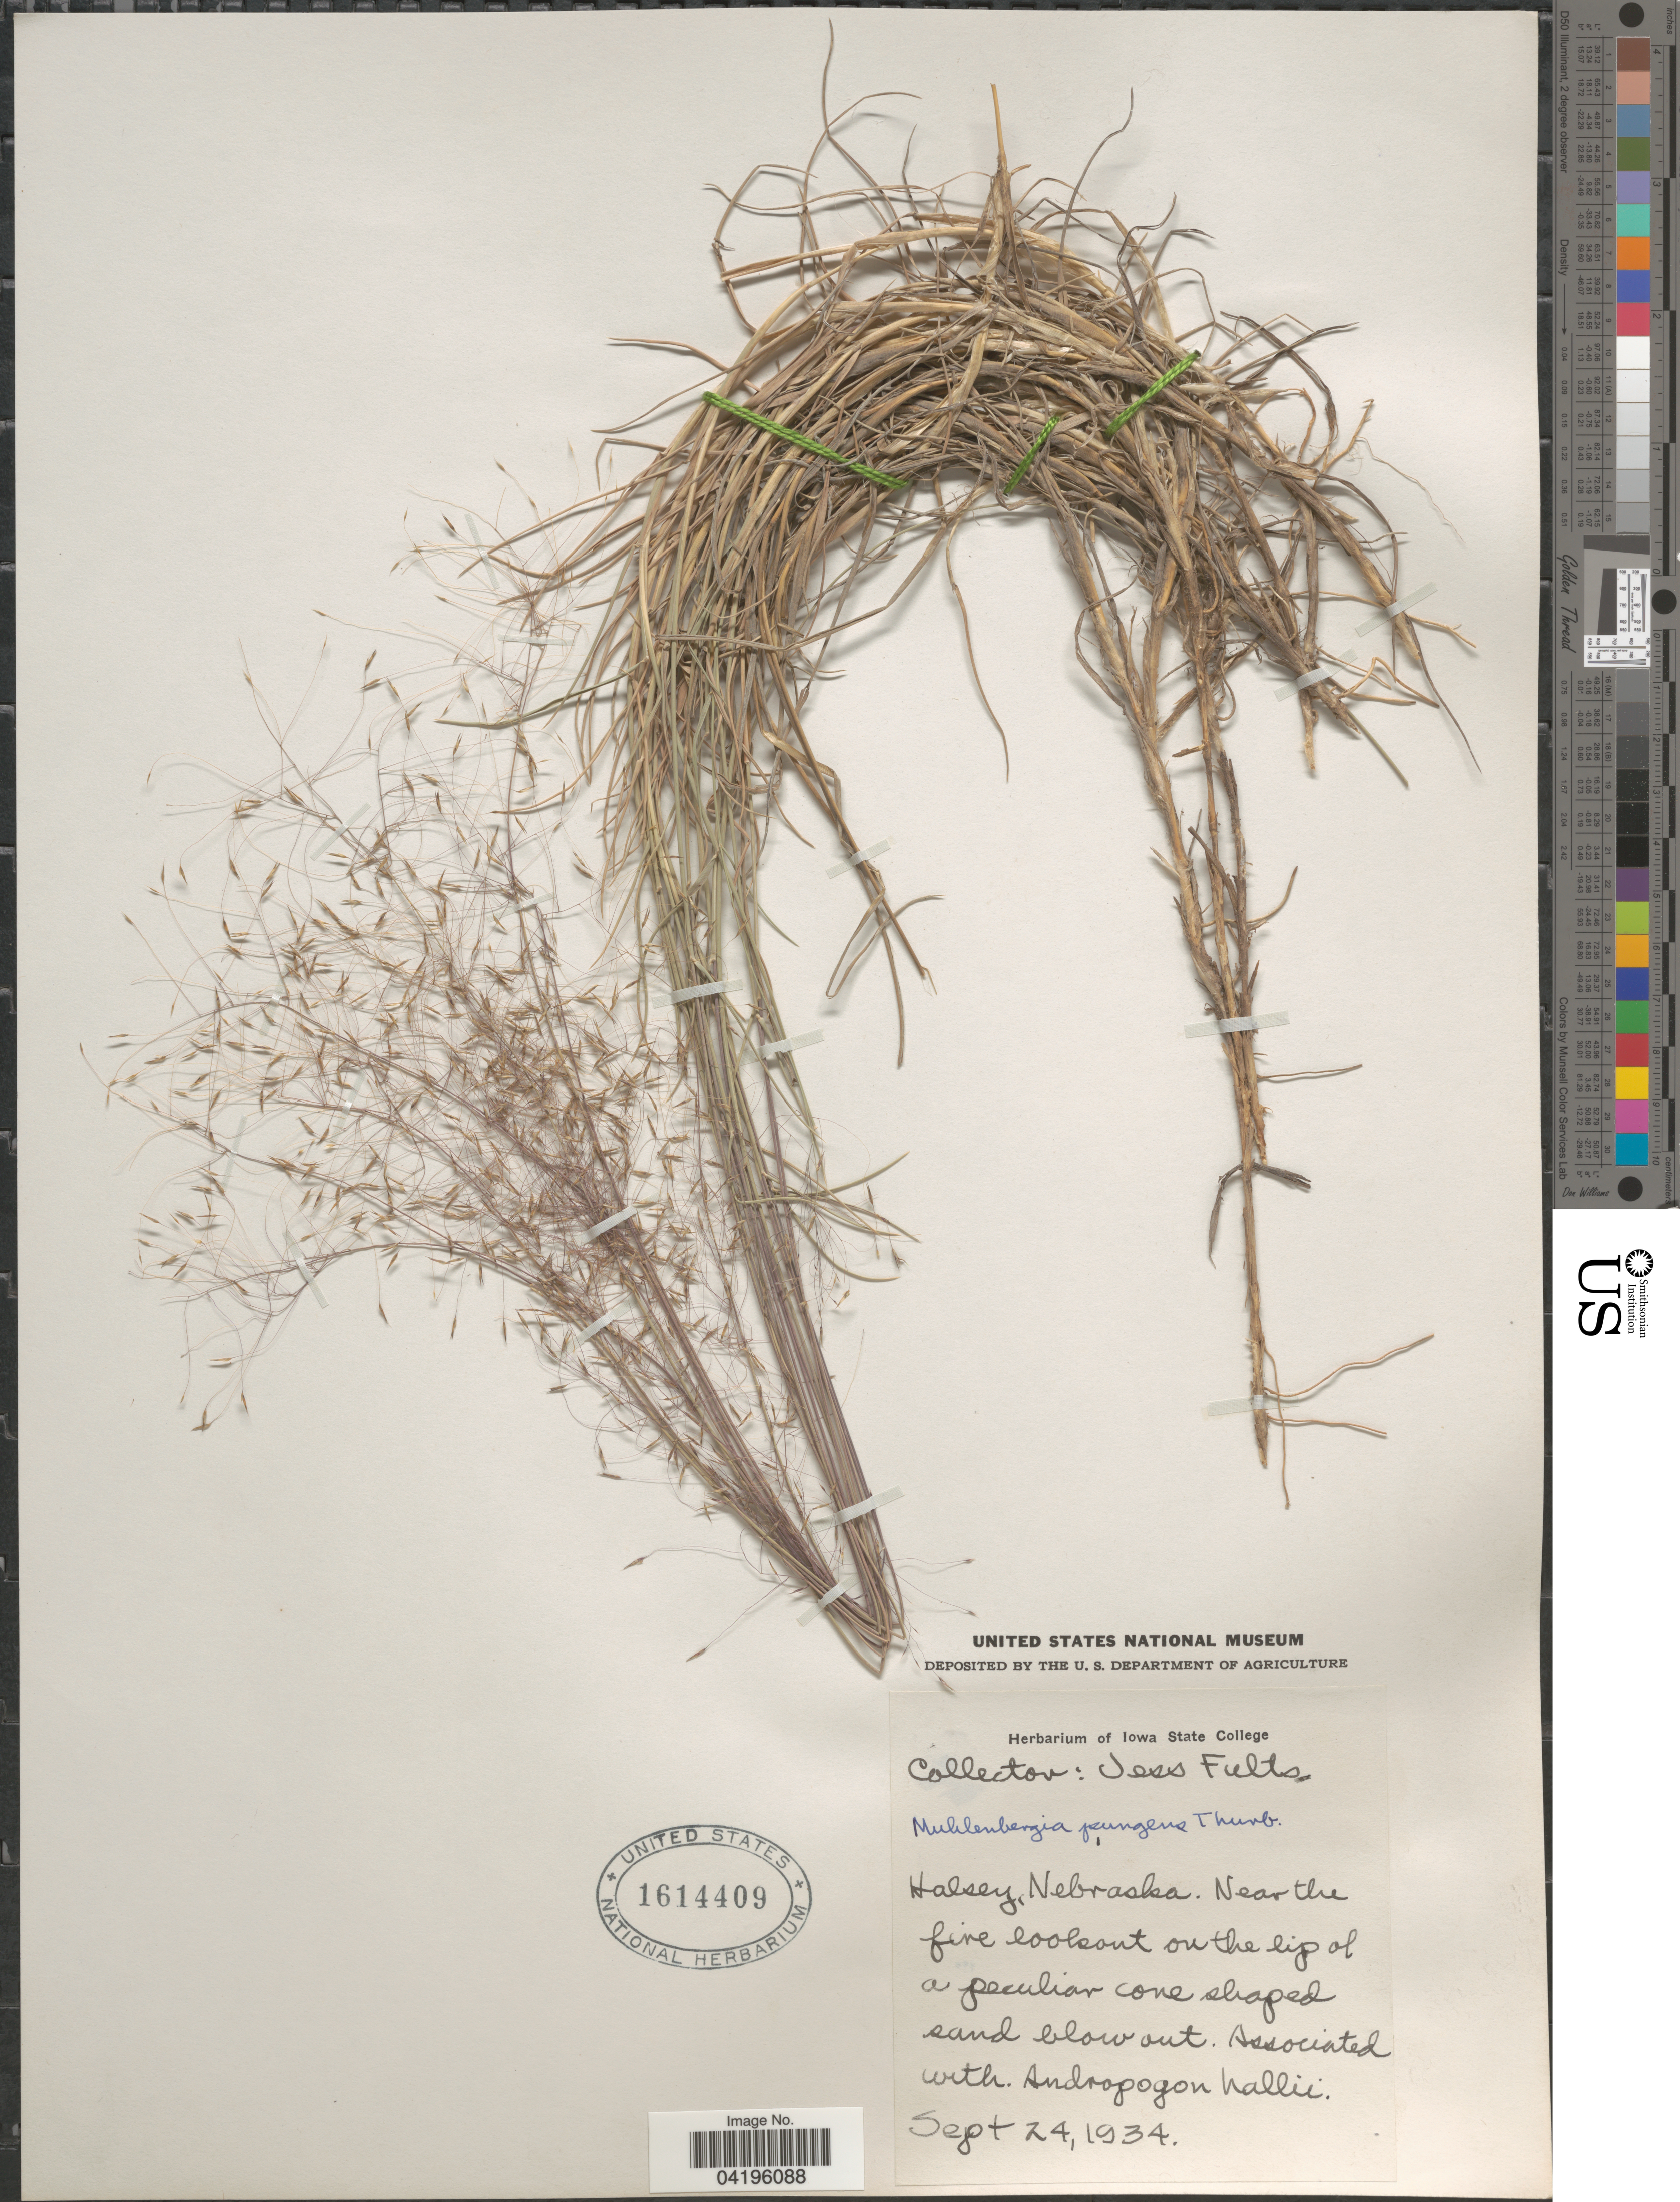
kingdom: Plantae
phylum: Tracheophyta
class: Liliopsida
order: Poales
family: Poaceae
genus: Muhlenbergia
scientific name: Muhlenbergia pungens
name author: Thurb. ex A. Gray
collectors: J. Fults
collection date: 1934-09-24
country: United States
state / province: Nebraska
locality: Halsey. Near the fire lookout on the tip of a peculiar cone shaped sand blow out.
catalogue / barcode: US 1614409